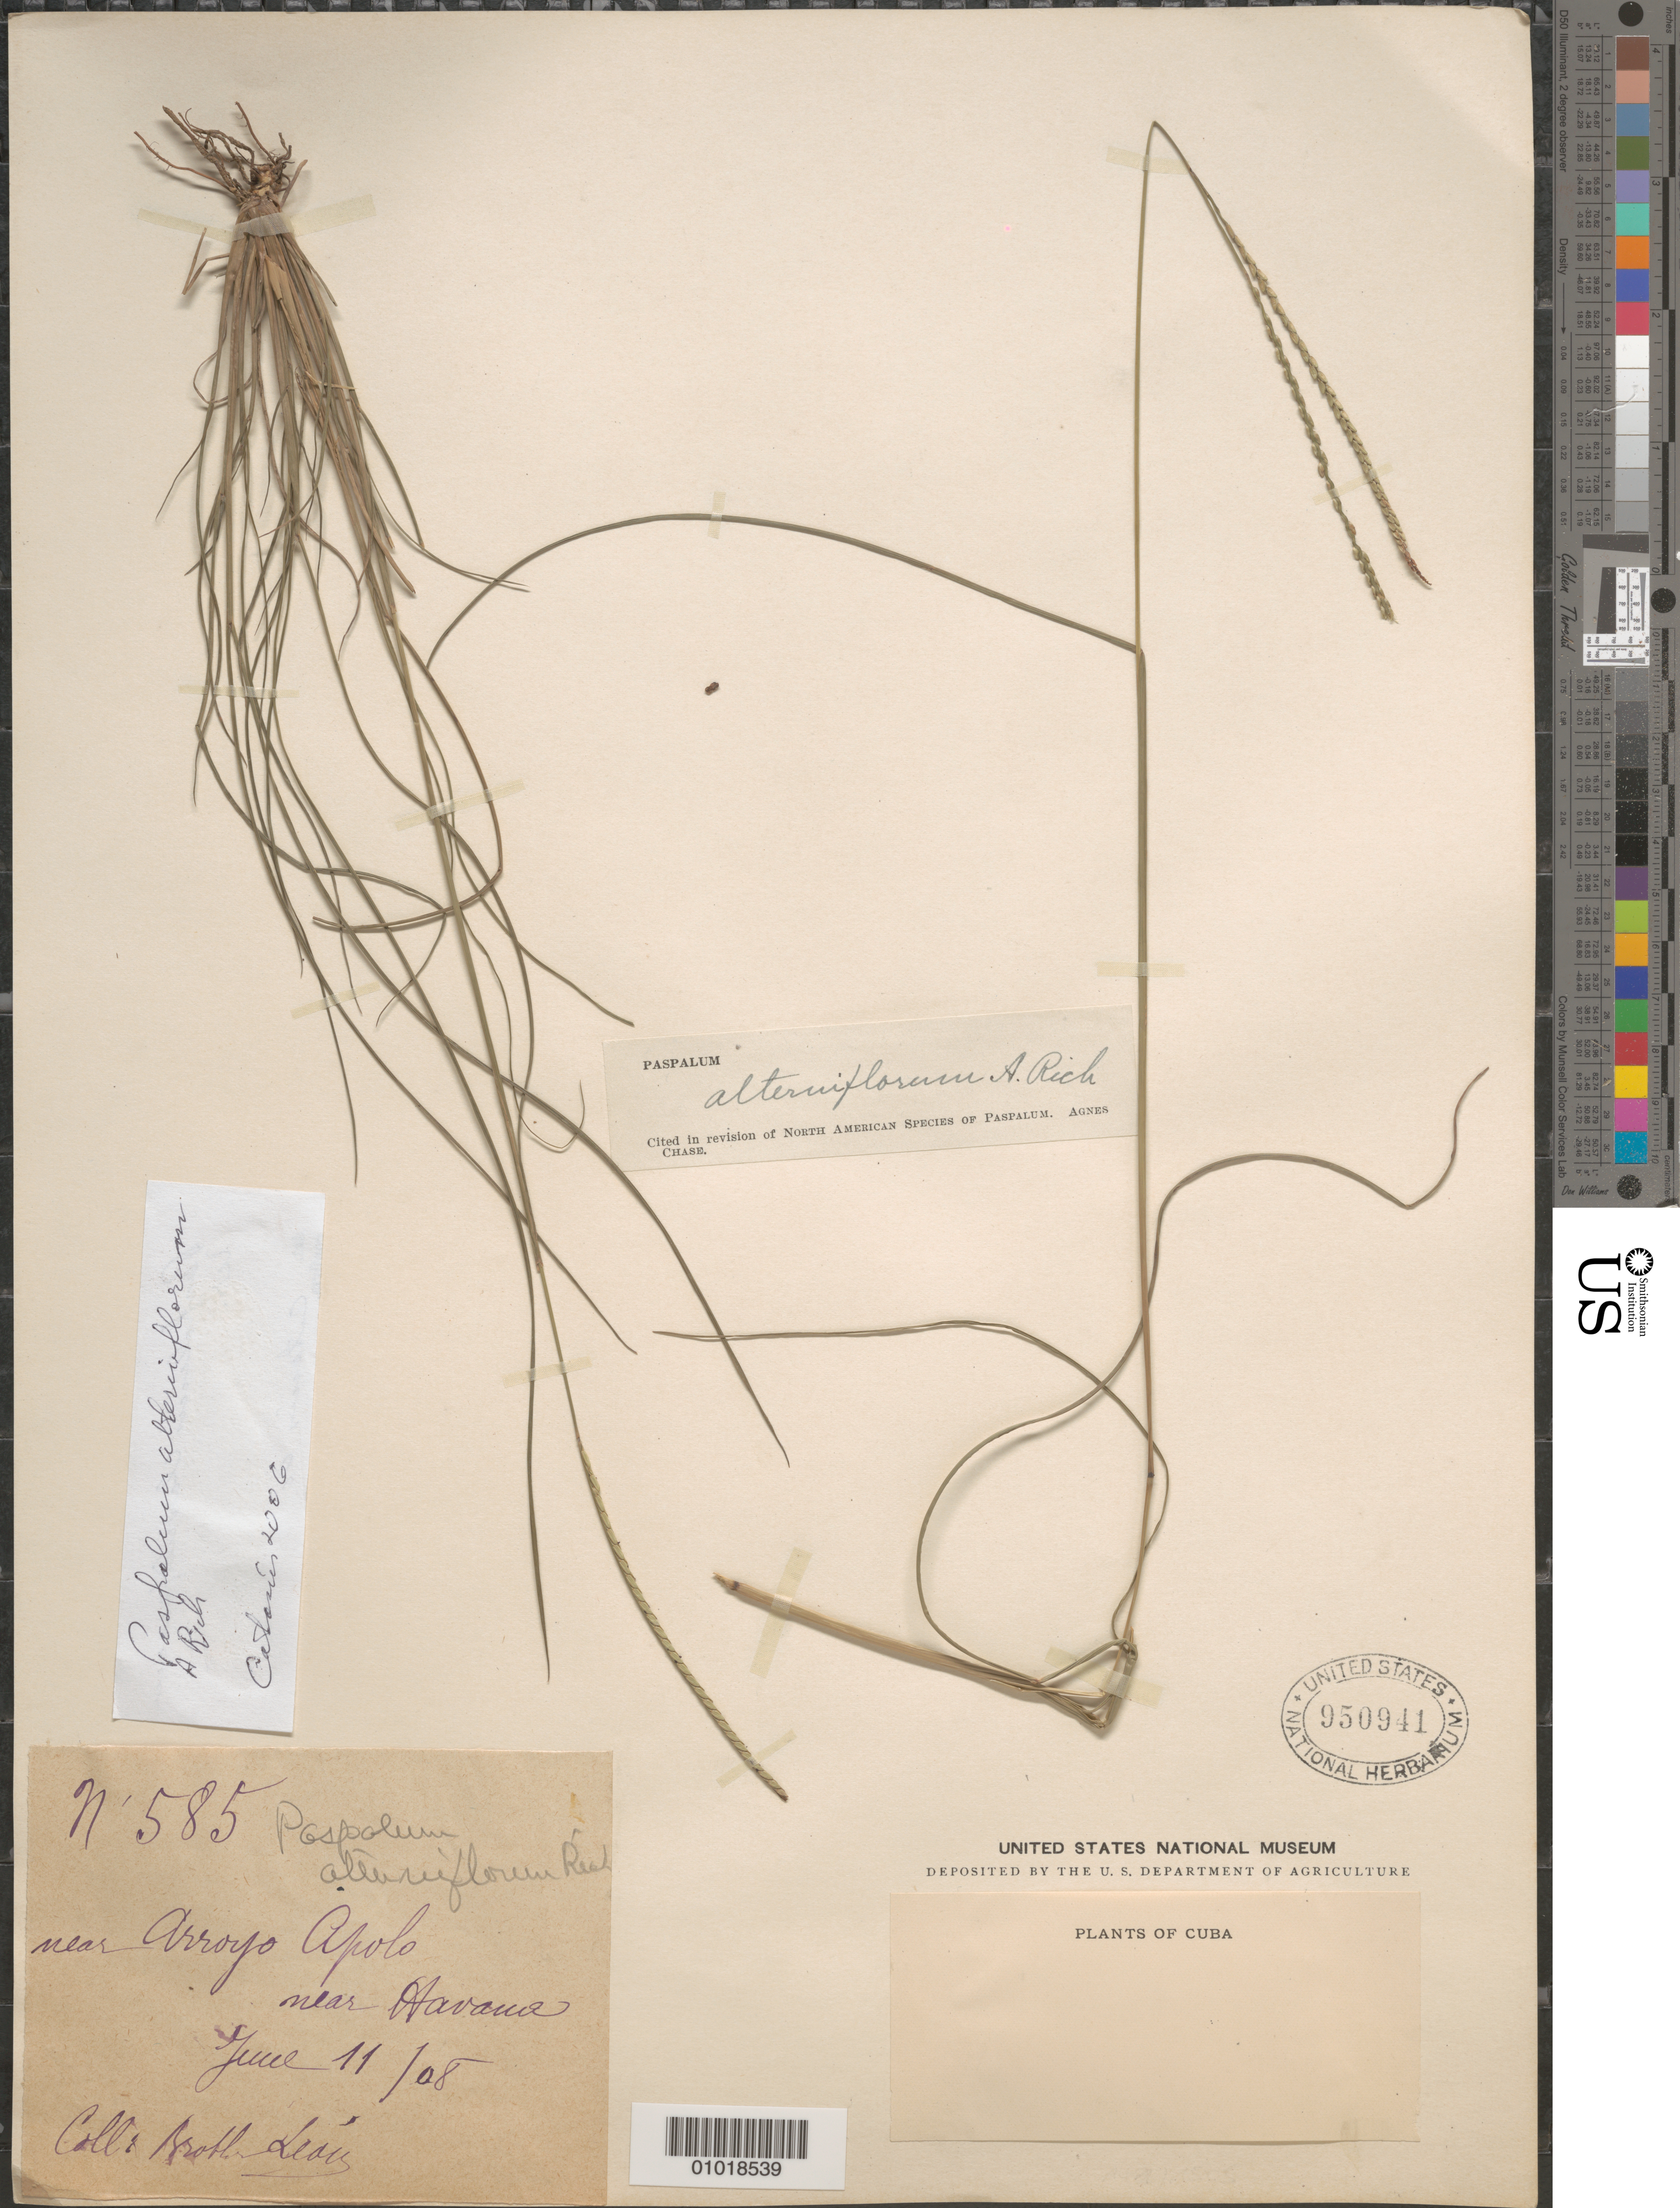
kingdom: Plantae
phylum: Tracheophyta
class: Liliopsida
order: Poales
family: Poaceae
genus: Paspalum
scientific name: Paspalum alterniflorum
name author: A. Rich.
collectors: Bro. León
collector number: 585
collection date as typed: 11 Jun 1908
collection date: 1908-06-11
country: Cuba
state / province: La Habana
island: Cuba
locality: Arroyo Apolo near havana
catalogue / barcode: US 950941